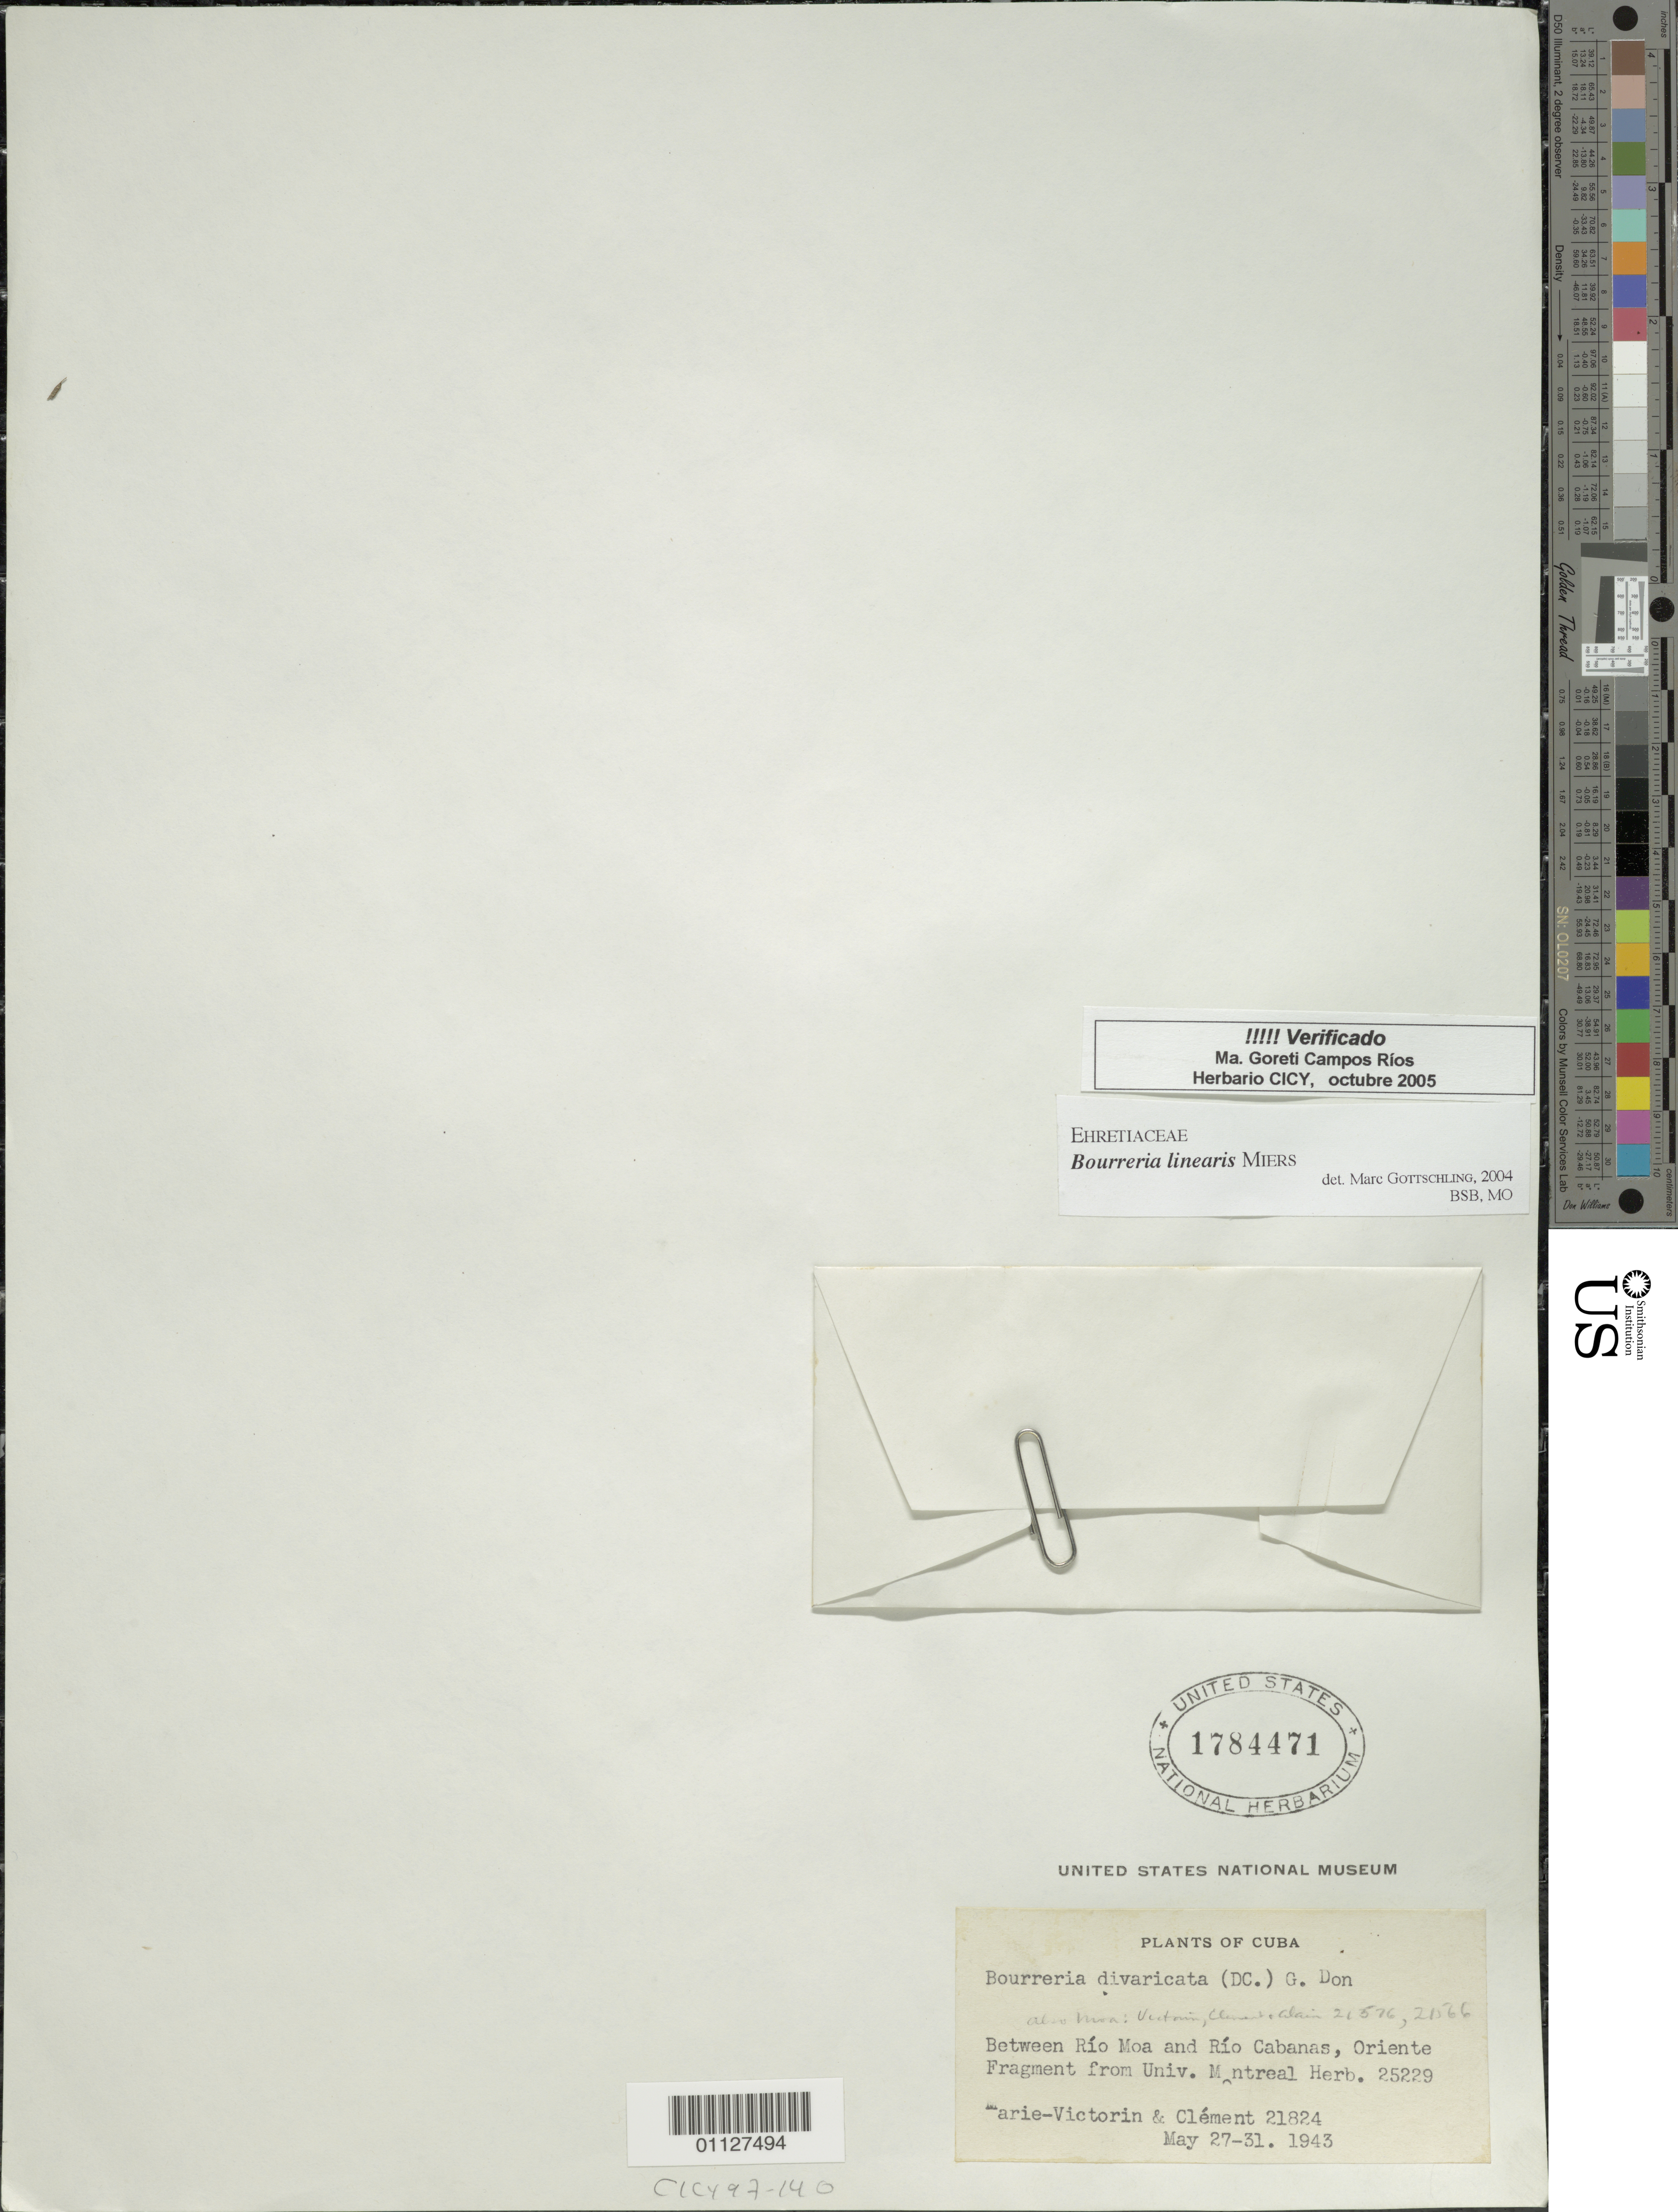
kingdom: Plantae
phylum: Tracheophyta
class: Magnoliopsida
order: Boraginales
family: Ehretiaceae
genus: Bourreria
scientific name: Bourreria linearis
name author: Miers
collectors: F. Victorin & B. Clement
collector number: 21824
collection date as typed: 27 May 1943 to 31 May 1943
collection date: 1943-05-27/1943-05-31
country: Cuba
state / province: Holguín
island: Cuba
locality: Between Río Moa and Río Cabanas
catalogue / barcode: US 1784471